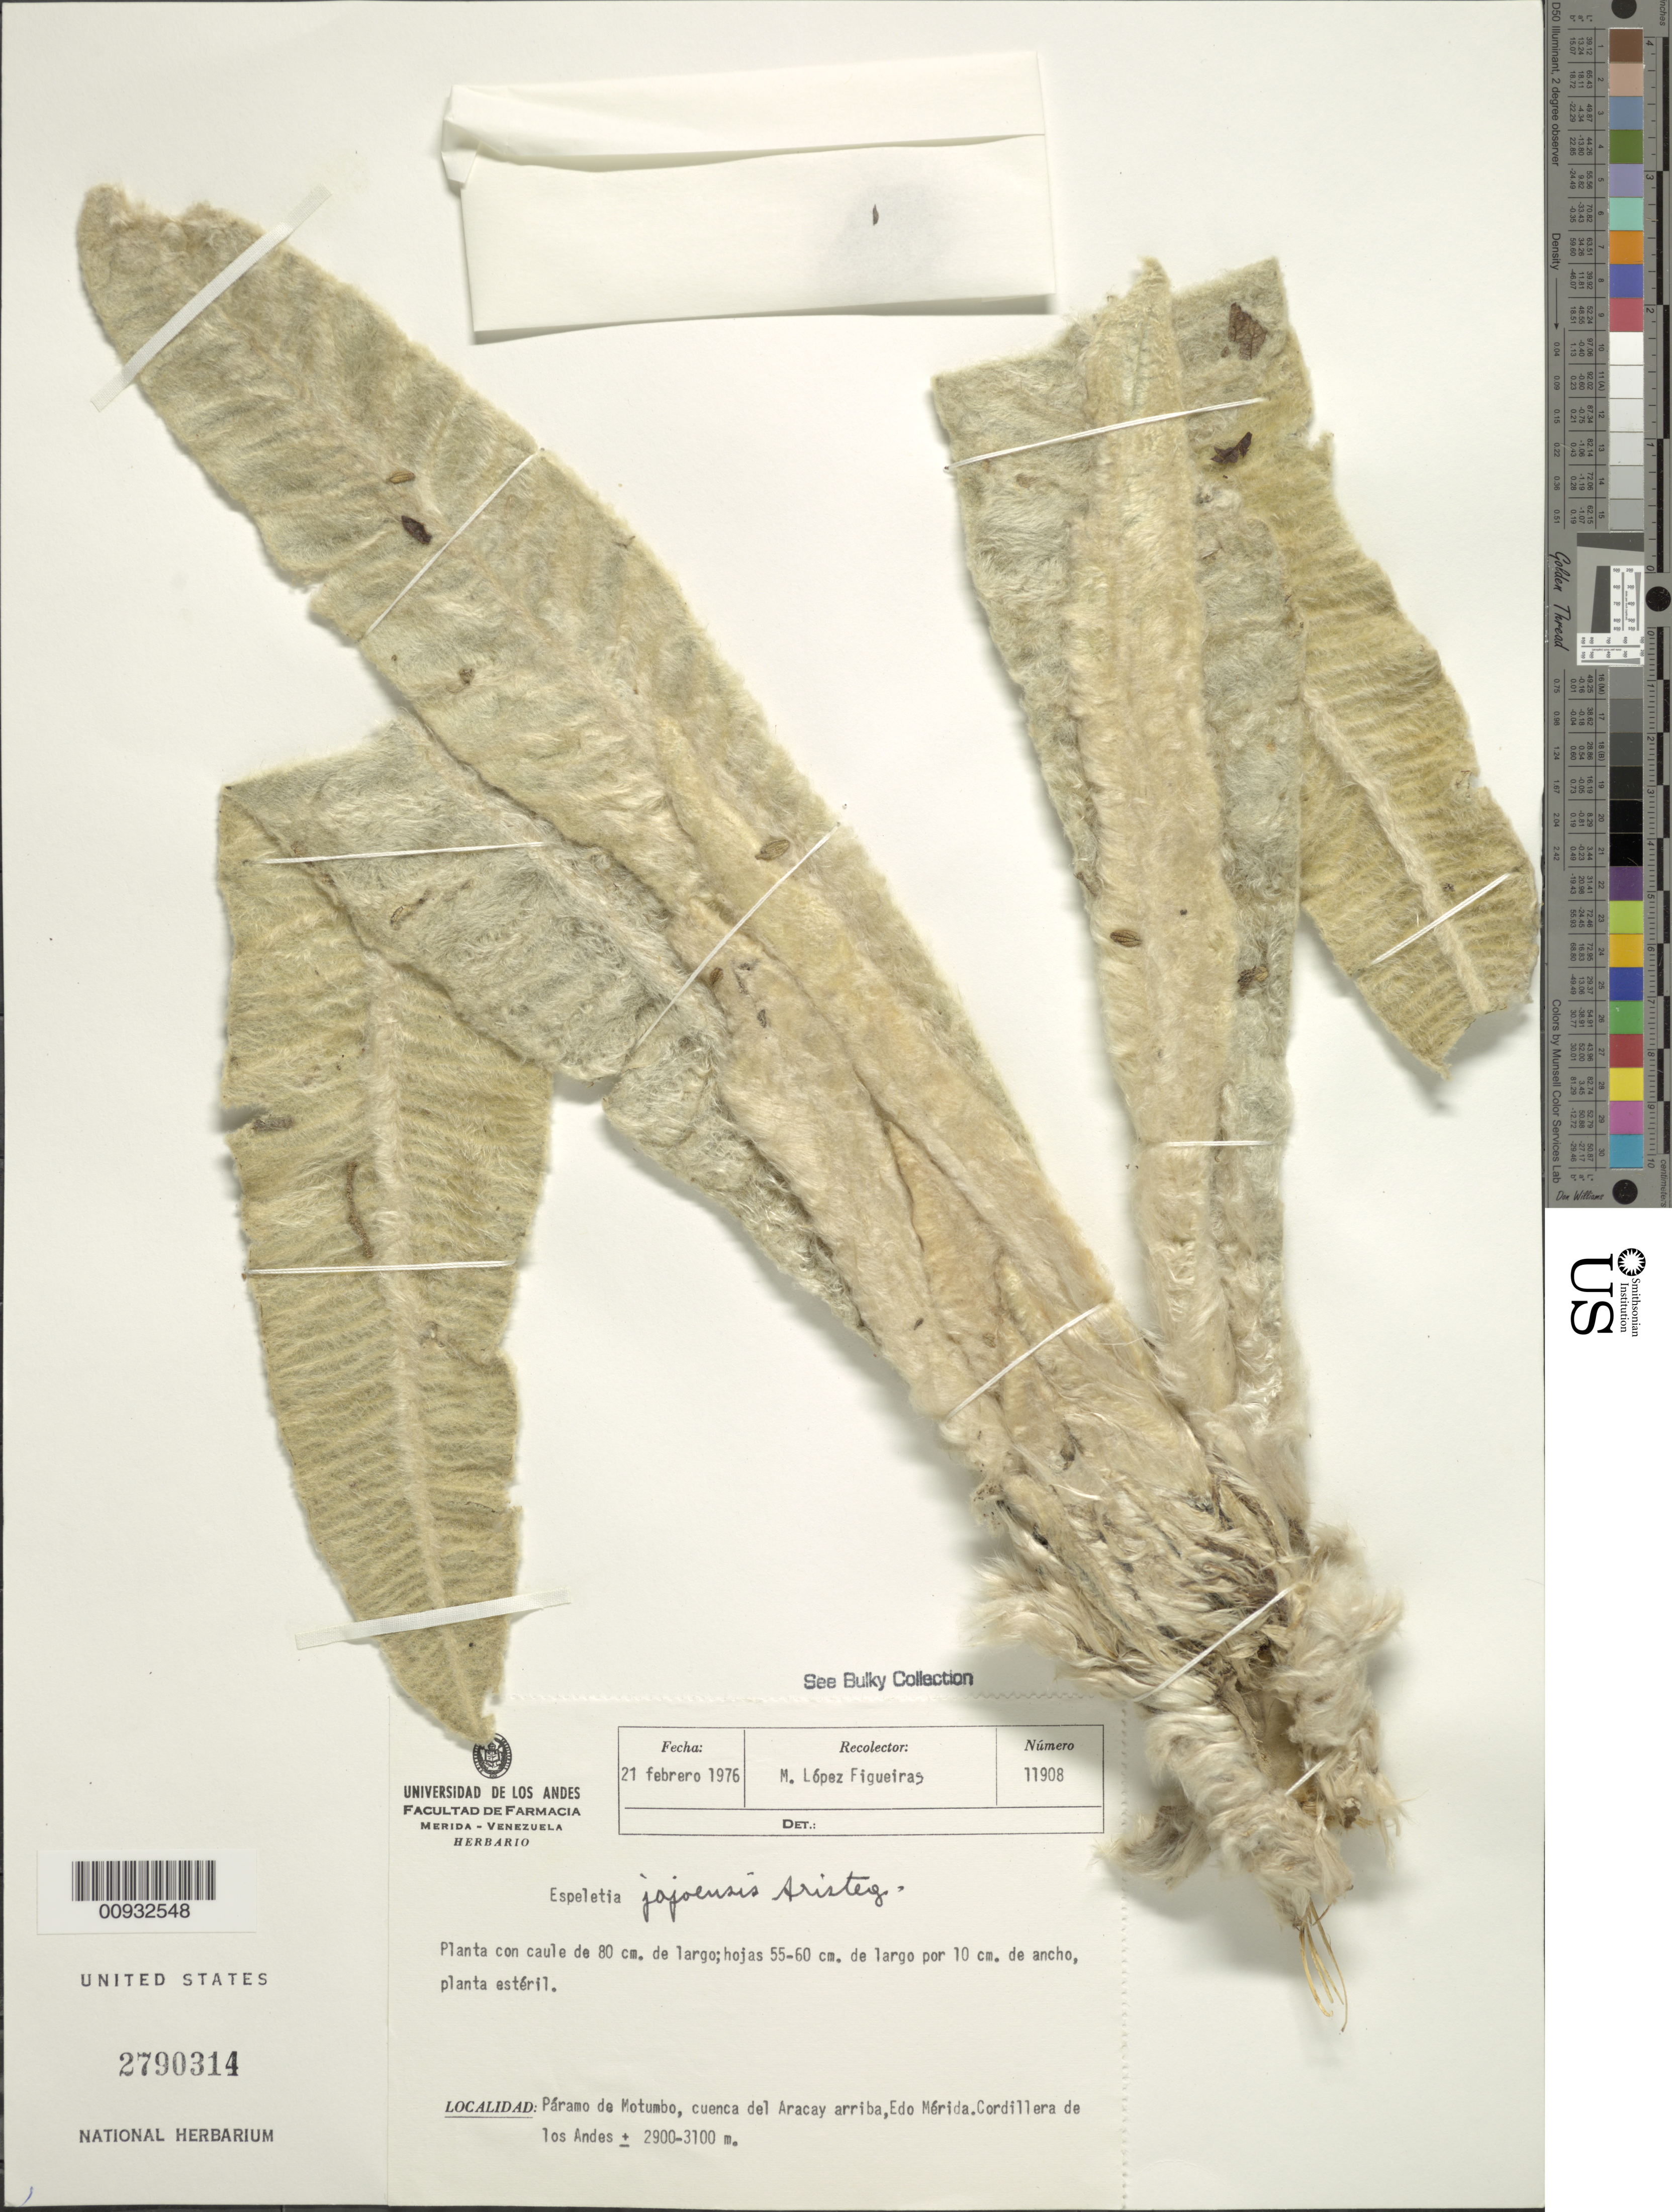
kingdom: Plantae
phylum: Tracheophyta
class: Magnoliopsida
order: Asterales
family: Asteraceae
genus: Espeletia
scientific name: Espeletia jajoensis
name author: Aristeg.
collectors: M. López Figueiras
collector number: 11908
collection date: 1976-02-21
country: Venezuela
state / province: Mérida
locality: Paramo de Motumba, cuenca del Aracay arriba, Cordillera de los Andes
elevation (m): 2900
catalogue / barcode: US 2790314